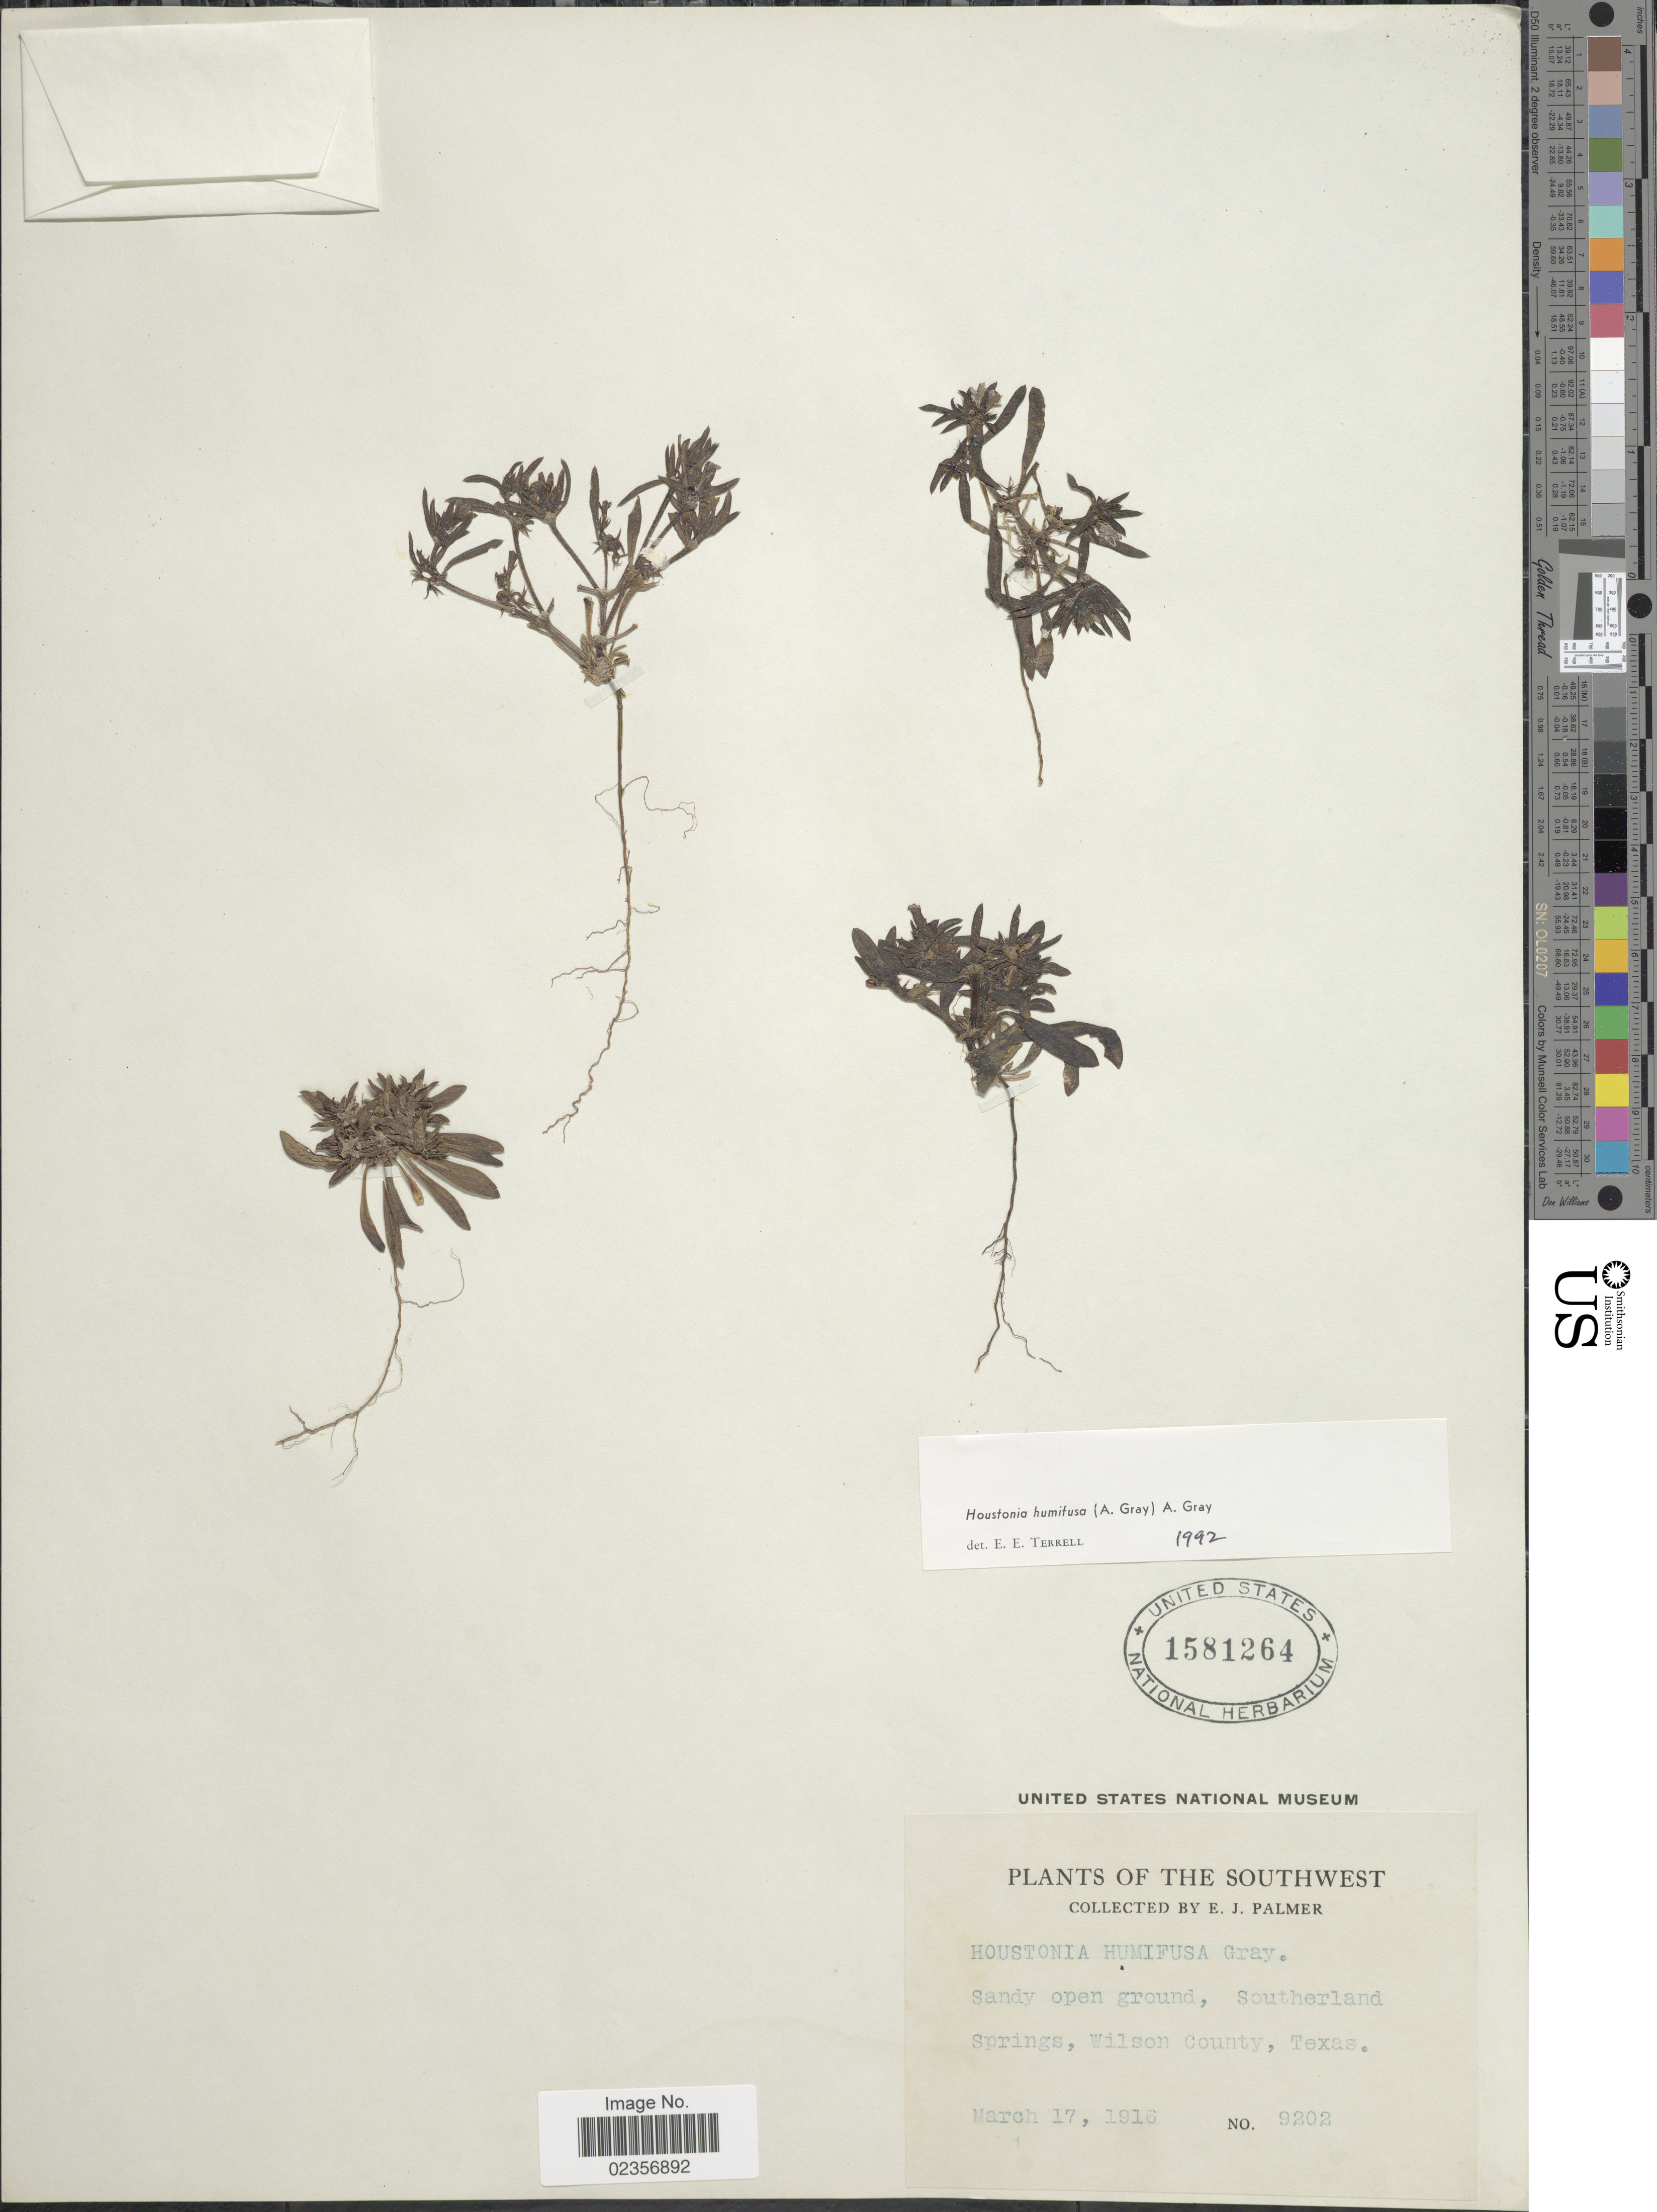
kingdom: Plantae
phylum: Tracheophyta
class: Magnoliopsida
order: Gentianales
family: Rubiaceae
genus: Houstonia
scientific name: Houstonia humifusa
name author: (A. Gray) A. Gray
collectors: E. J. Palmer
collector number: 9202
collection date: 1916-03-17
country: United States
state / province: Texas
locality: The Southwest, sandy open ground, Southerland Springs, Wilson County.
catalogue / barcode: US 1581264